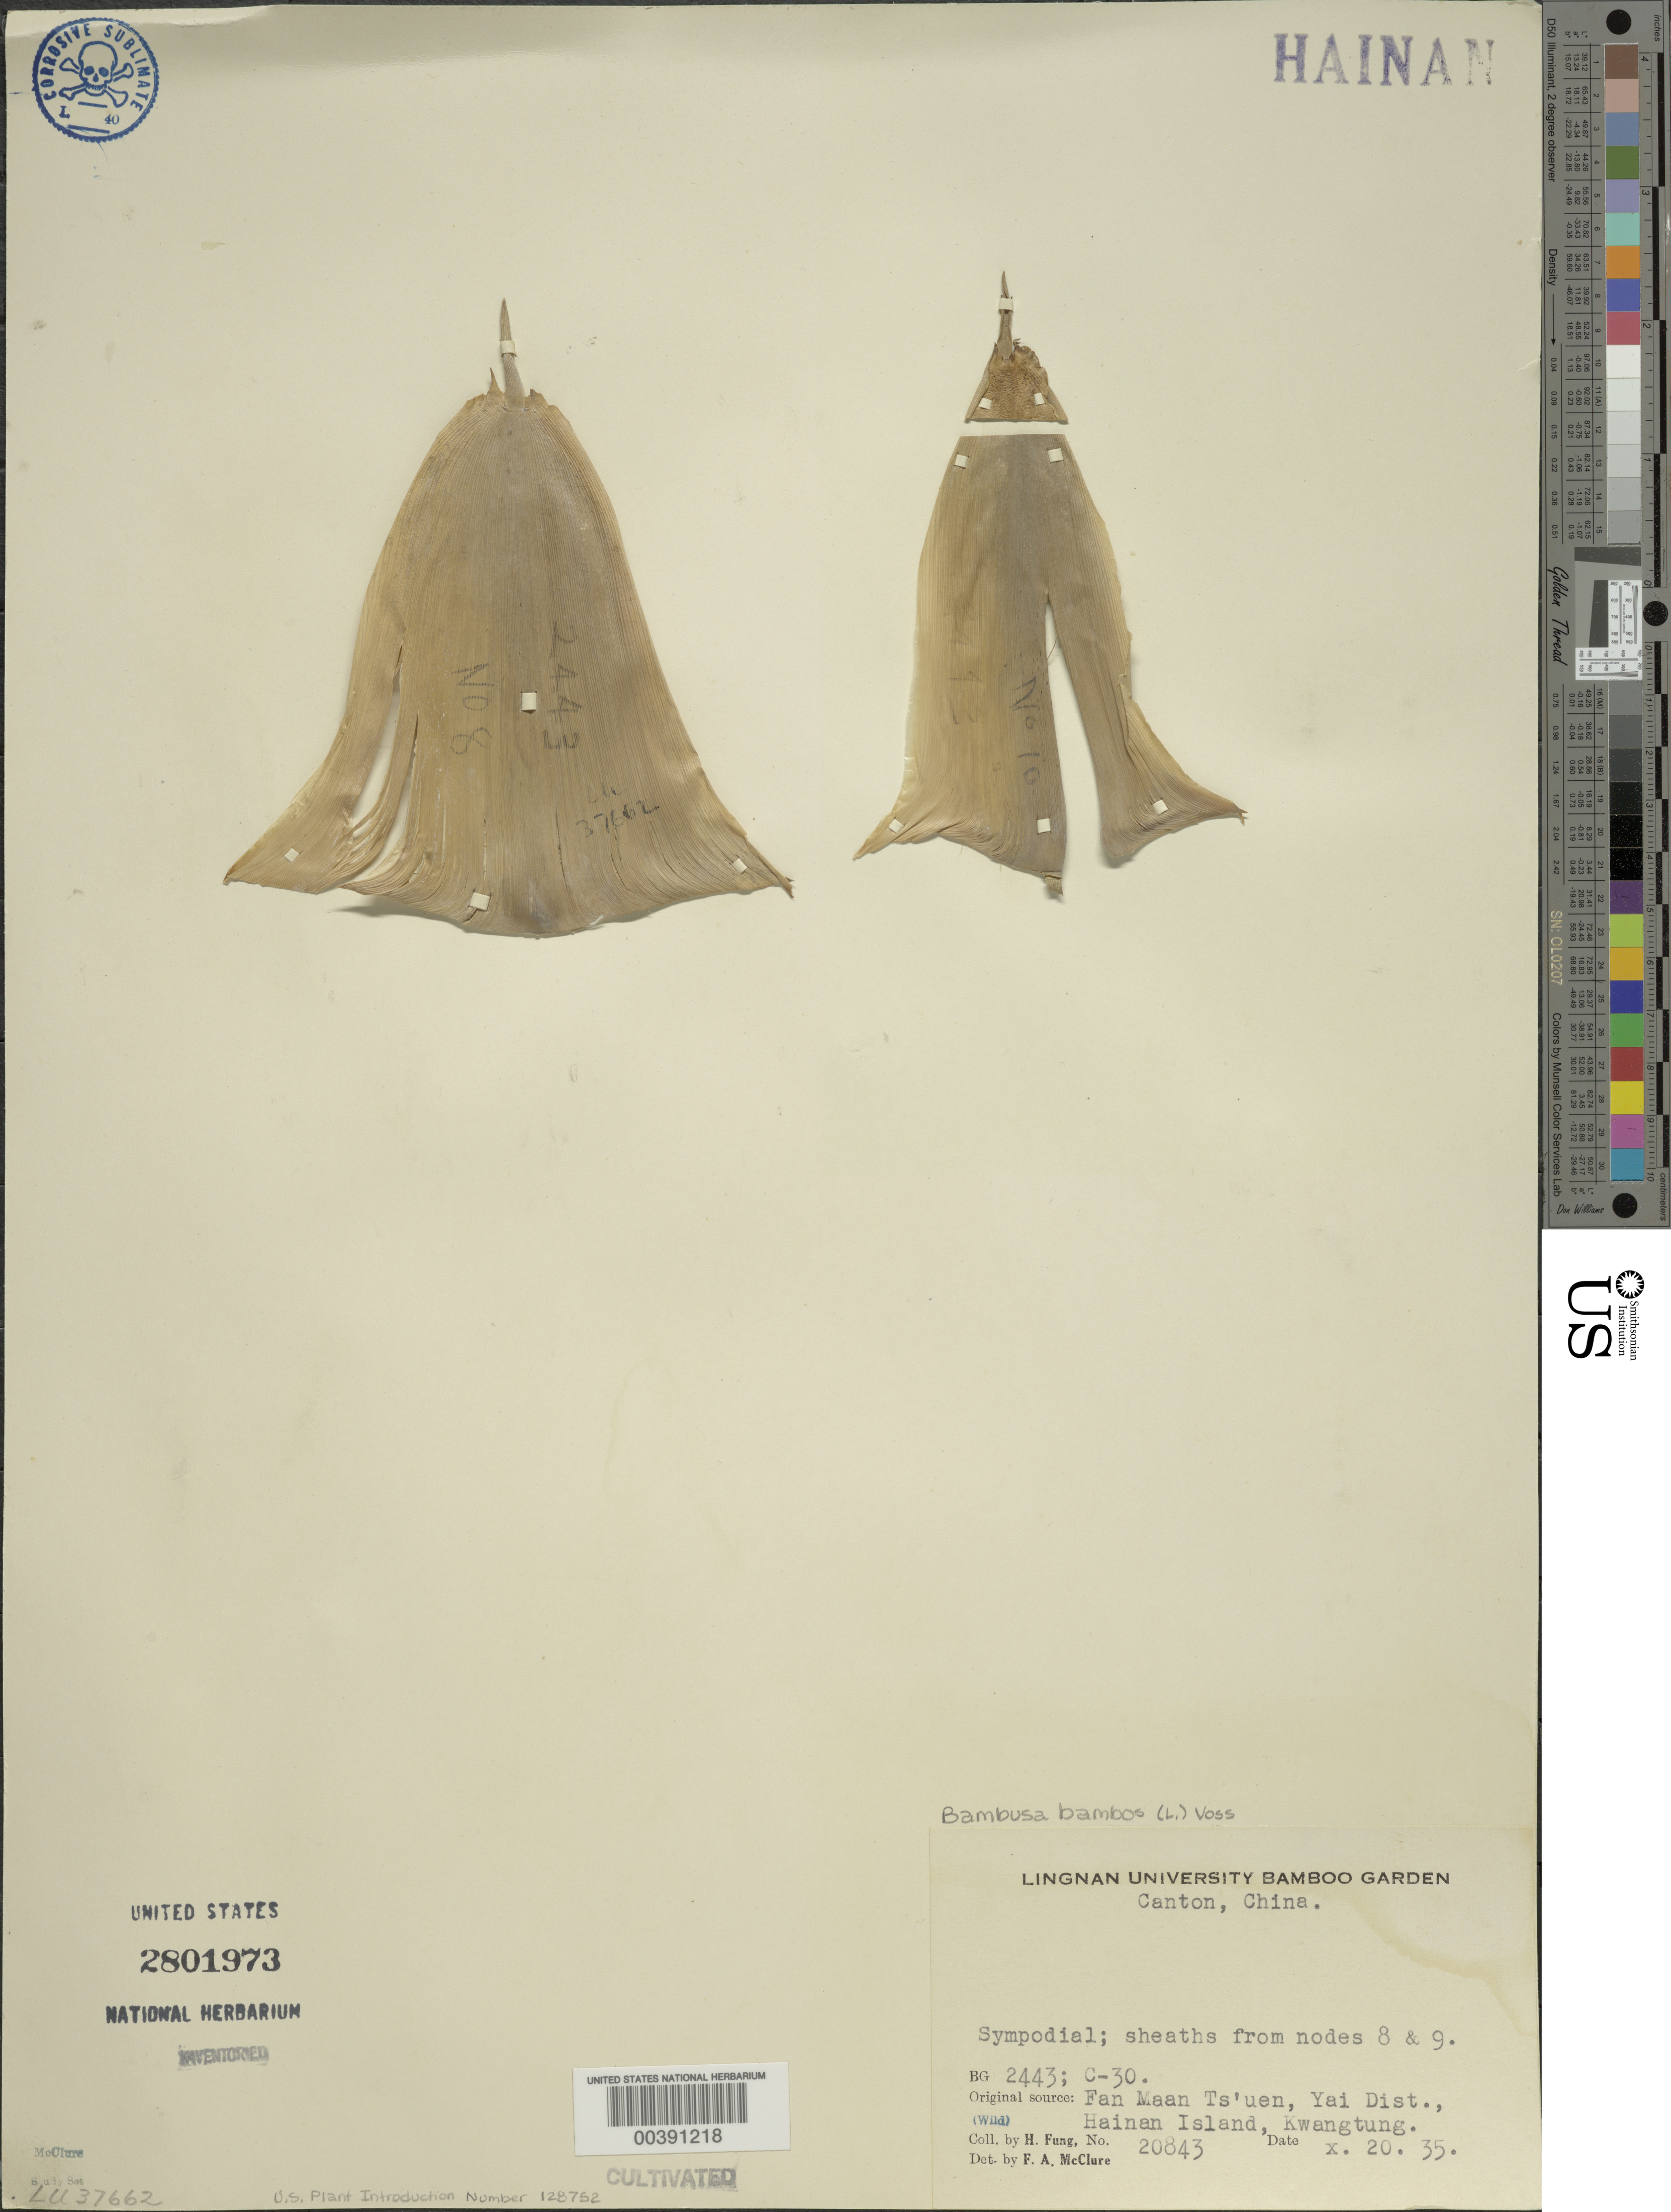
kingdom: Plantae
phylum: Tracheophyta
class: Liliopsida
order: Poales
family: Poaceae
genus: Bambusa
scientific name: Bambusa bambos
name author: (L.) Voss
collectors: H. L. Fung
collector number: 20843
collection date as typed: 20 Oct 1935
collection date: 1935-10-20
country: China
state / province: Hainan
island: Hainan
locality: Fan maan ts'uen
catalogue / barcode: US 2801973